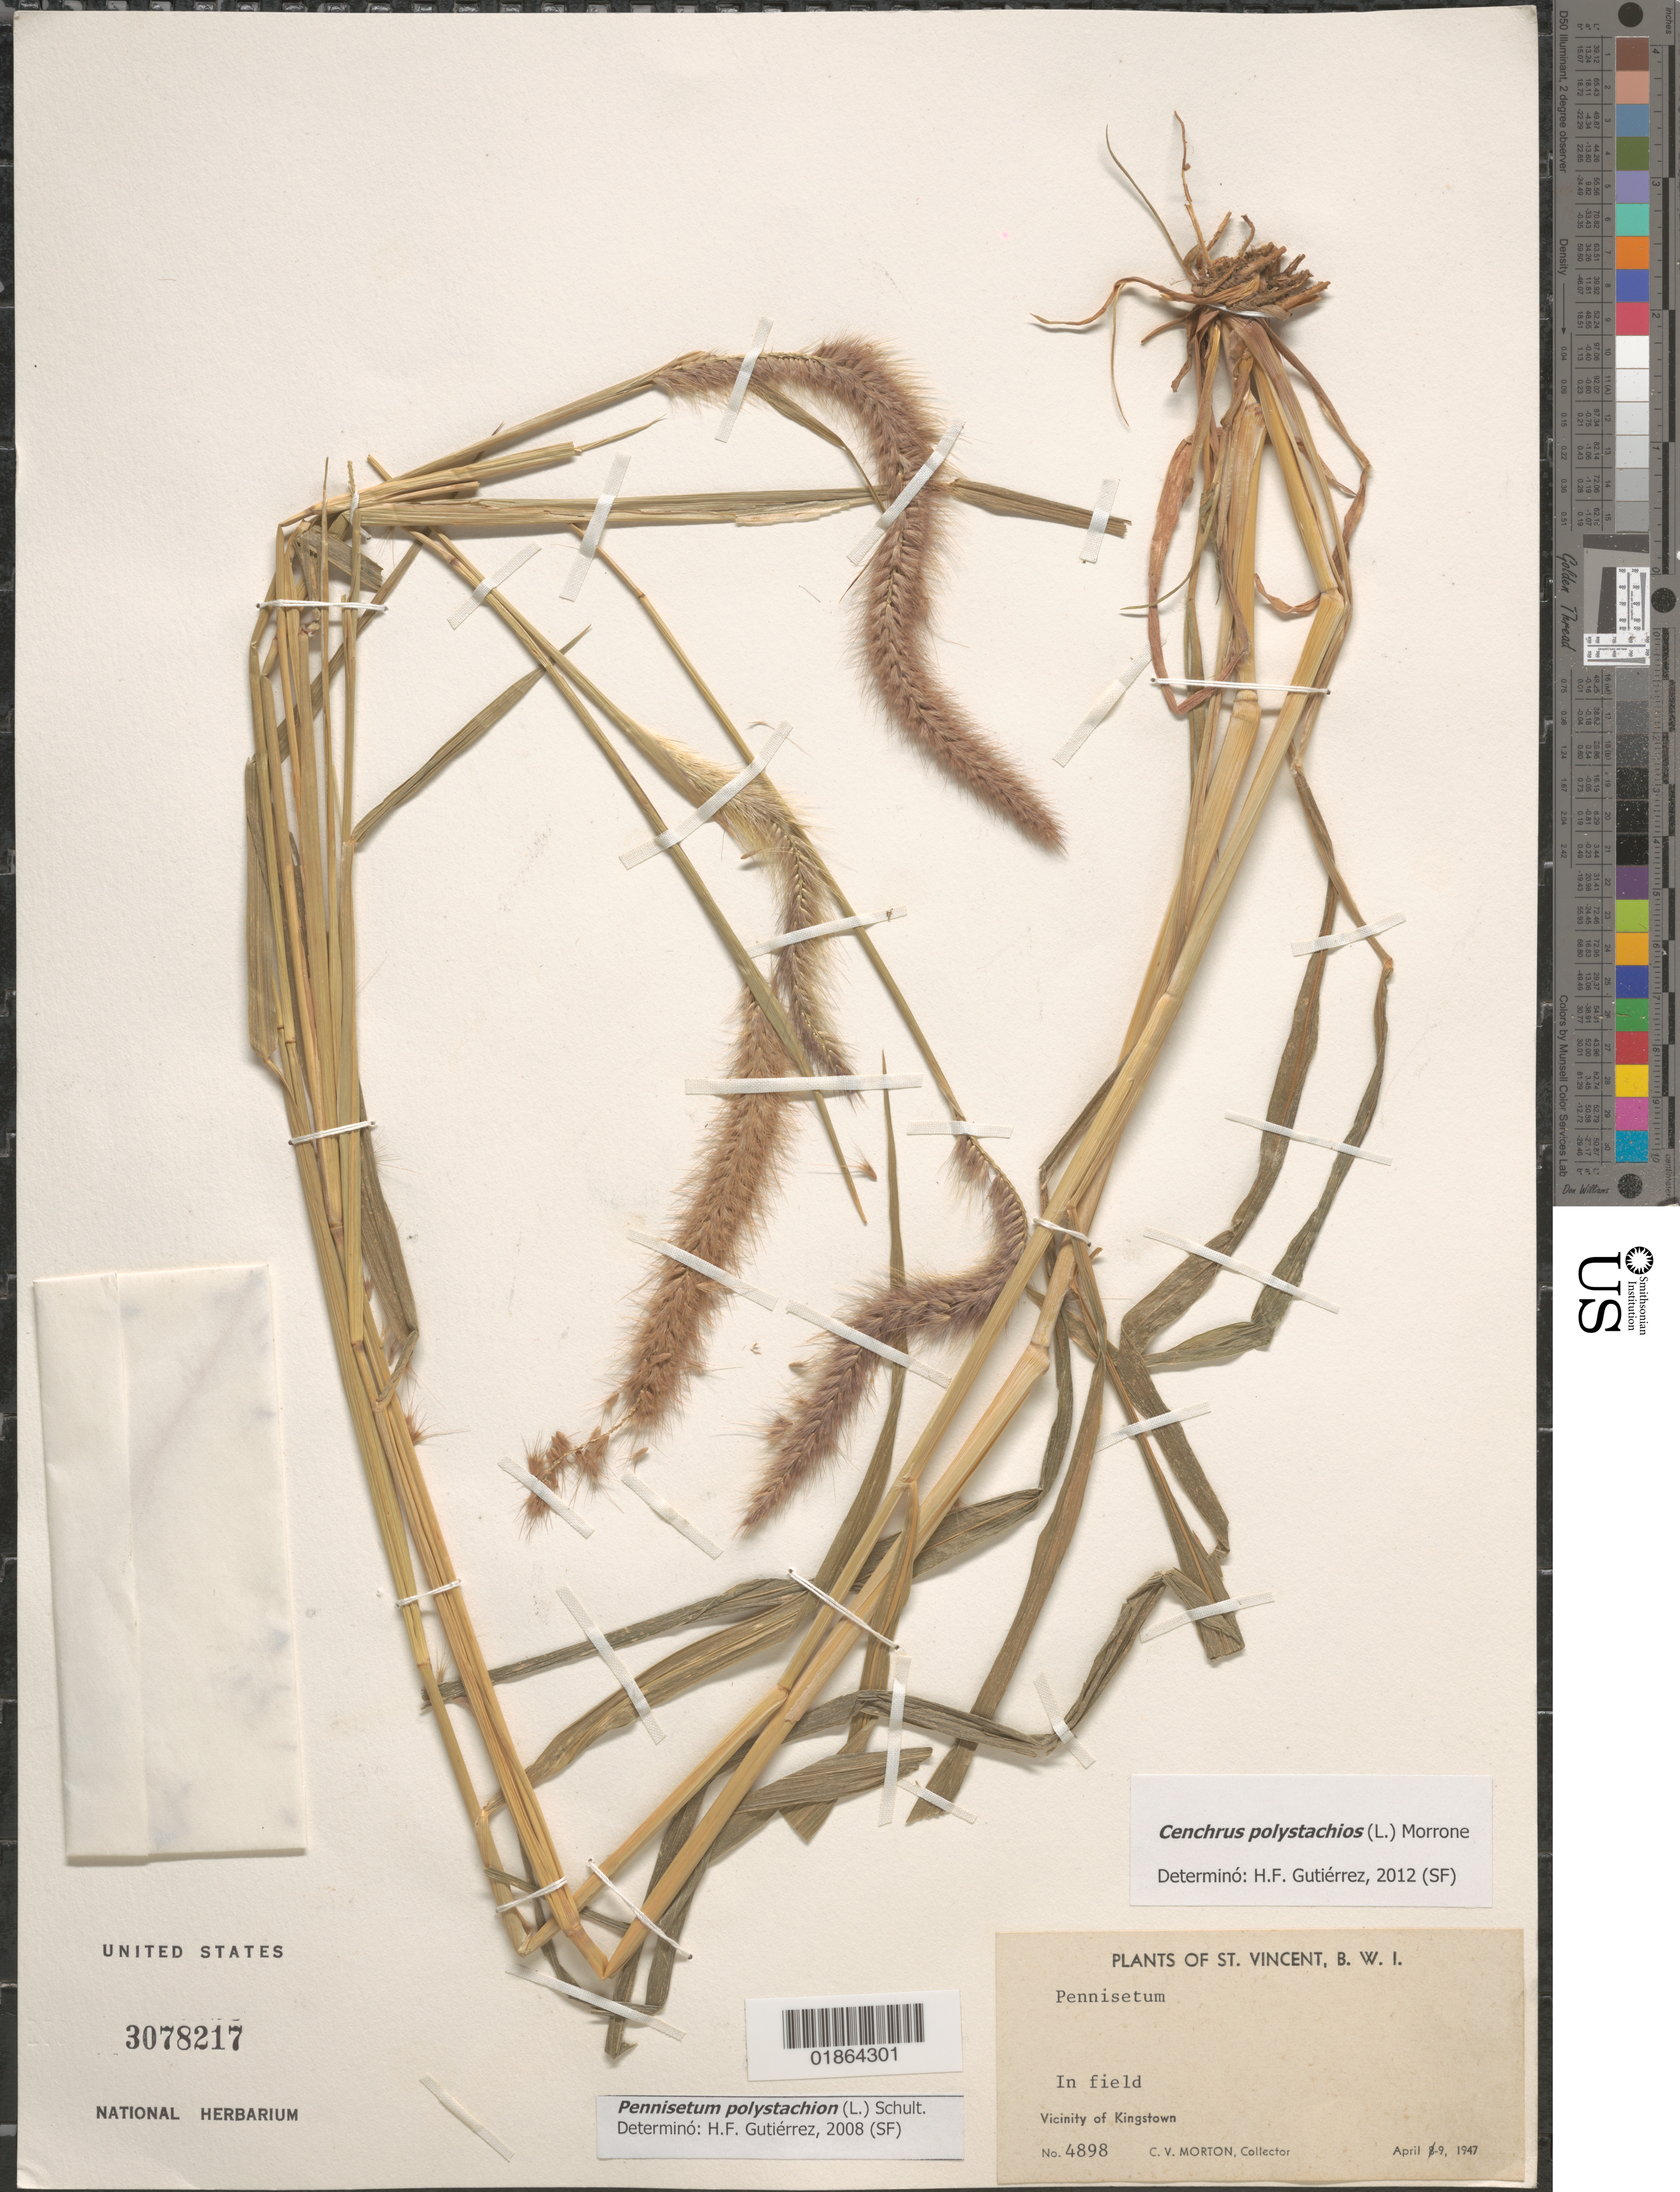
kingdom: Plantae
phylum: Tracheophyta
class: Liliopsida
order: Poales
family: Poaceae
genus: Cenchrus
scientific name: Cenchrus polystachios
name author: (L.) Morrone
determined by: Gutiérrez, H. F.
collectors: C. V. Morton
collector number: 4898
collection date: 1947-04-09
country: St. Vincent - Grenadines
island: Saint Vincent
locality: Kingstown vicinity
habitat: In field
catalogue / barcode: US 3078217